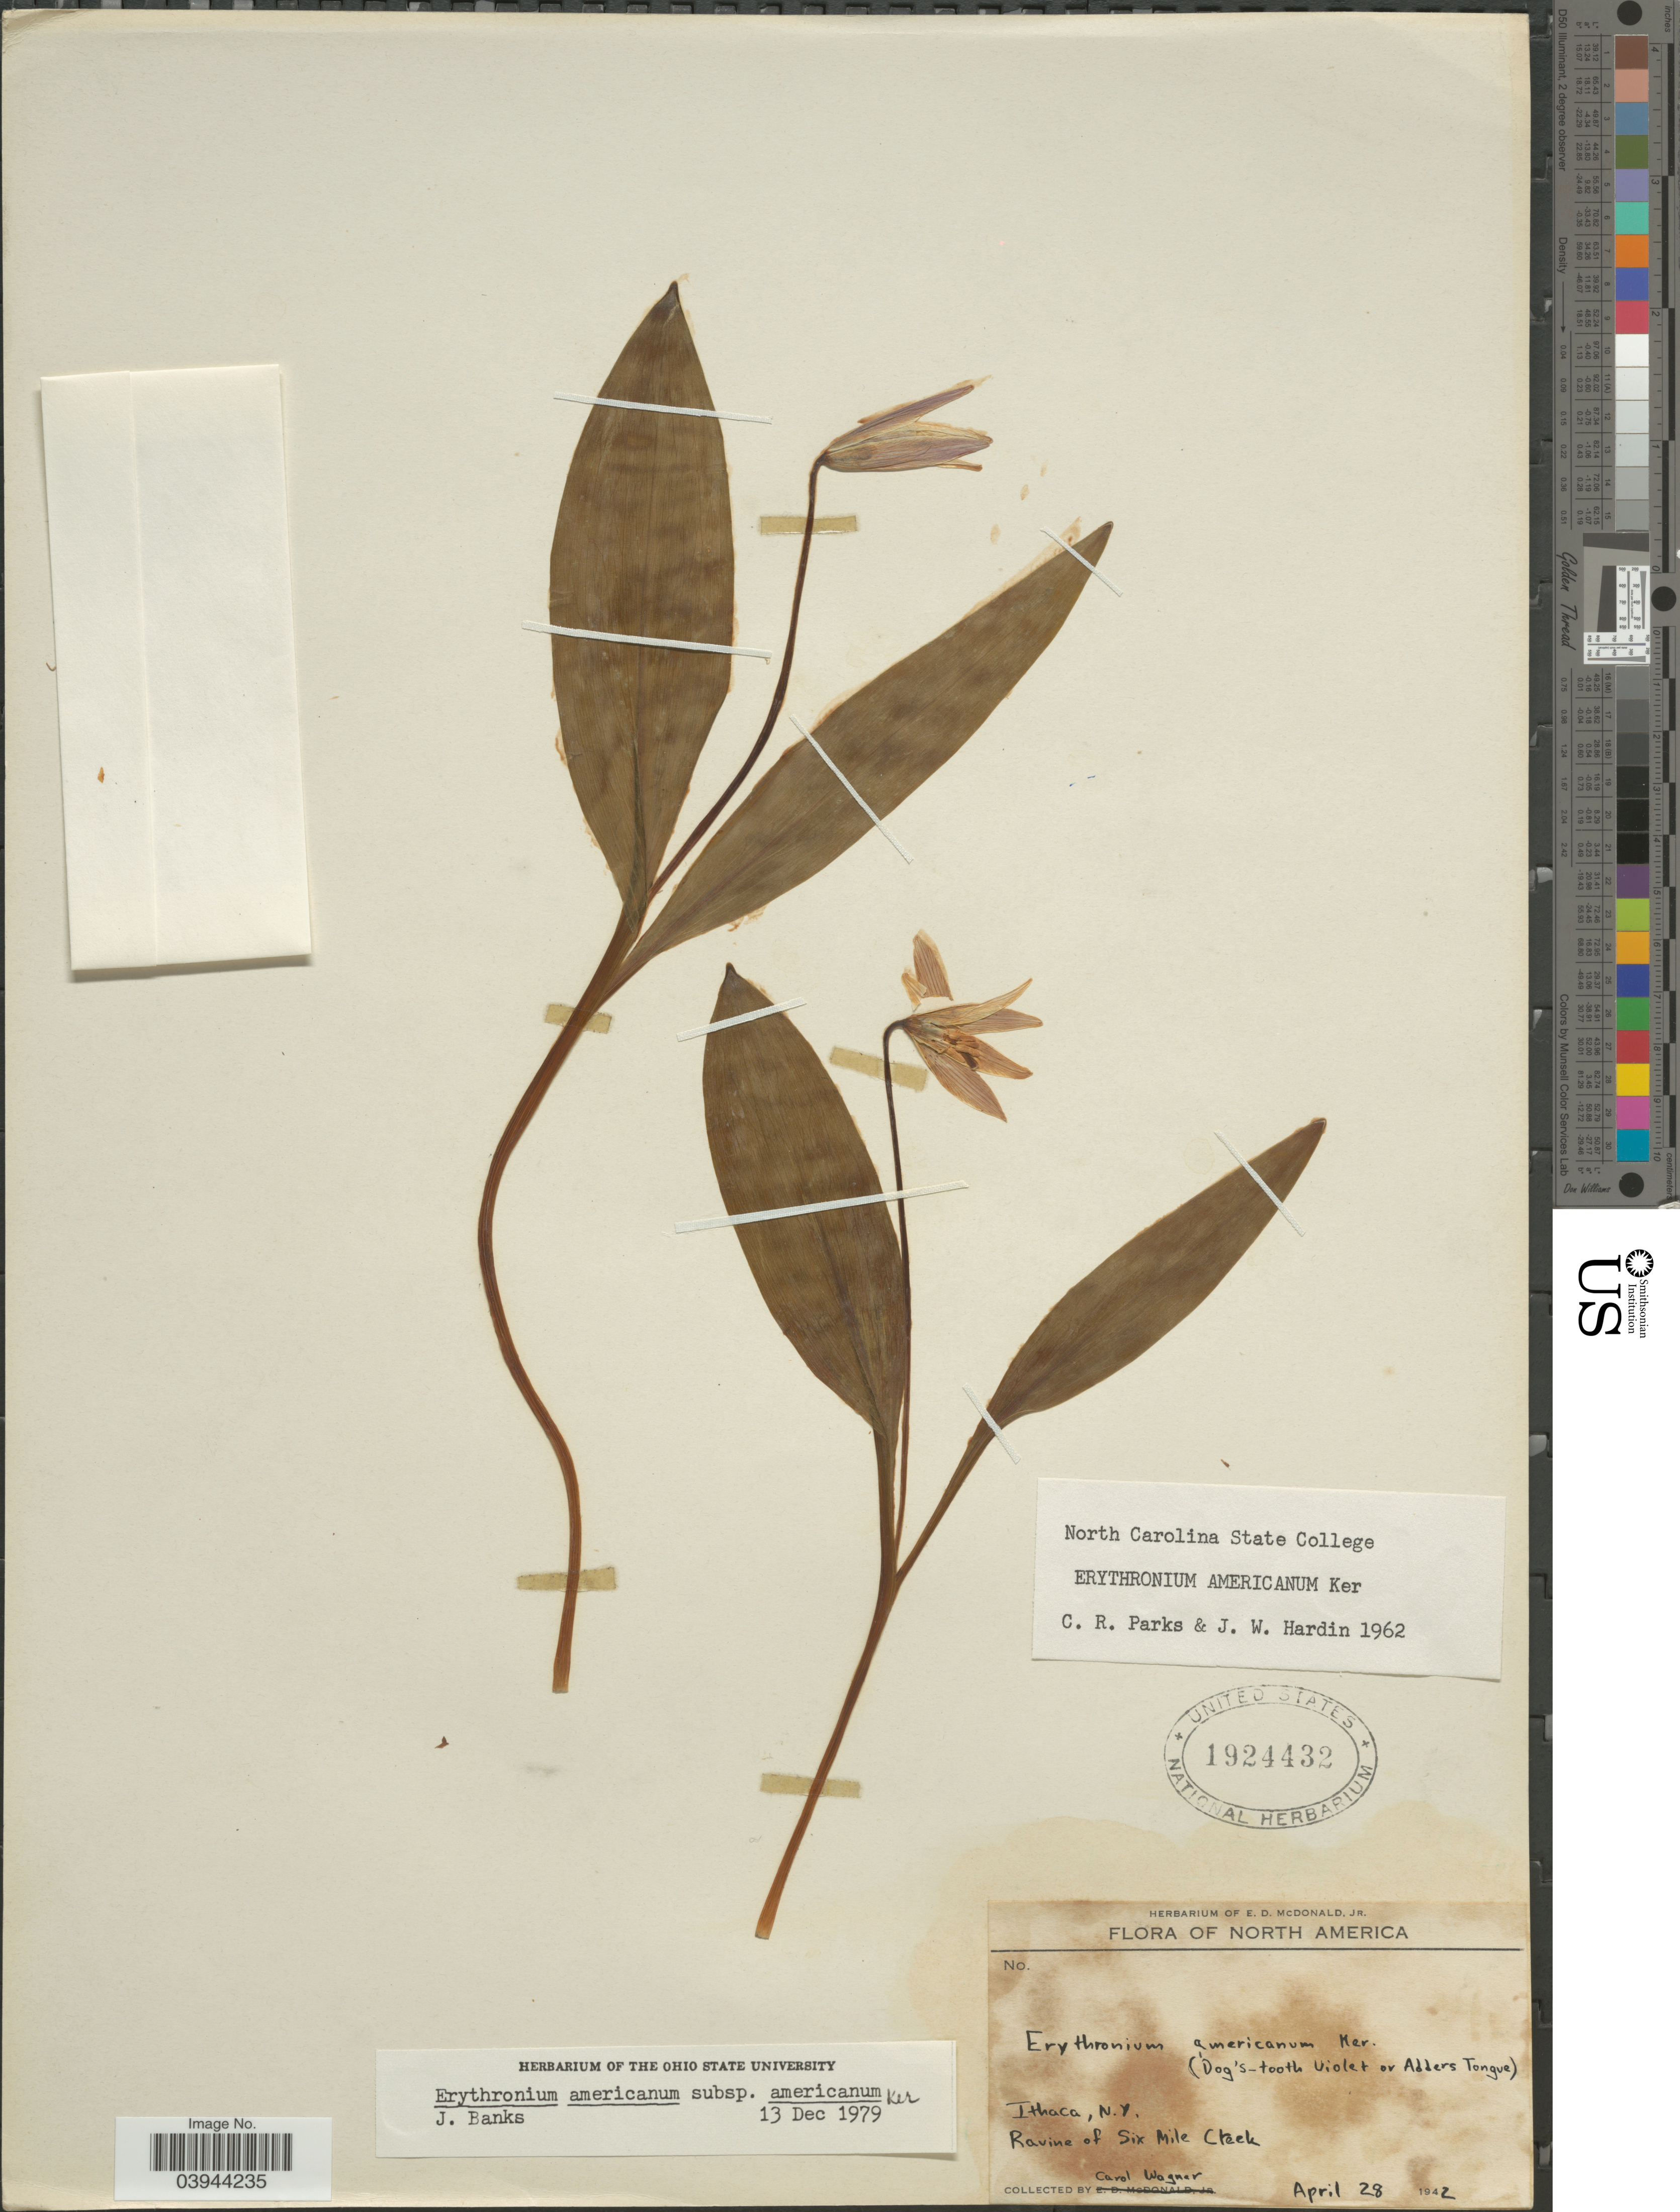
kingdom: Plantae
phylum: Tracheophyta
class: Liliopsida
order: Liliales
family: Liliaceae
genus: Erythronium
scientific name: Erythronium americanum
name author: Ker Gawl.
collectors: C. Wagner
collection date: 1942-04-28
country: United States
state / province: New York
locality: Ithaca. Ravine of Six Mile creek.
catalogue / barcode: US 1924432